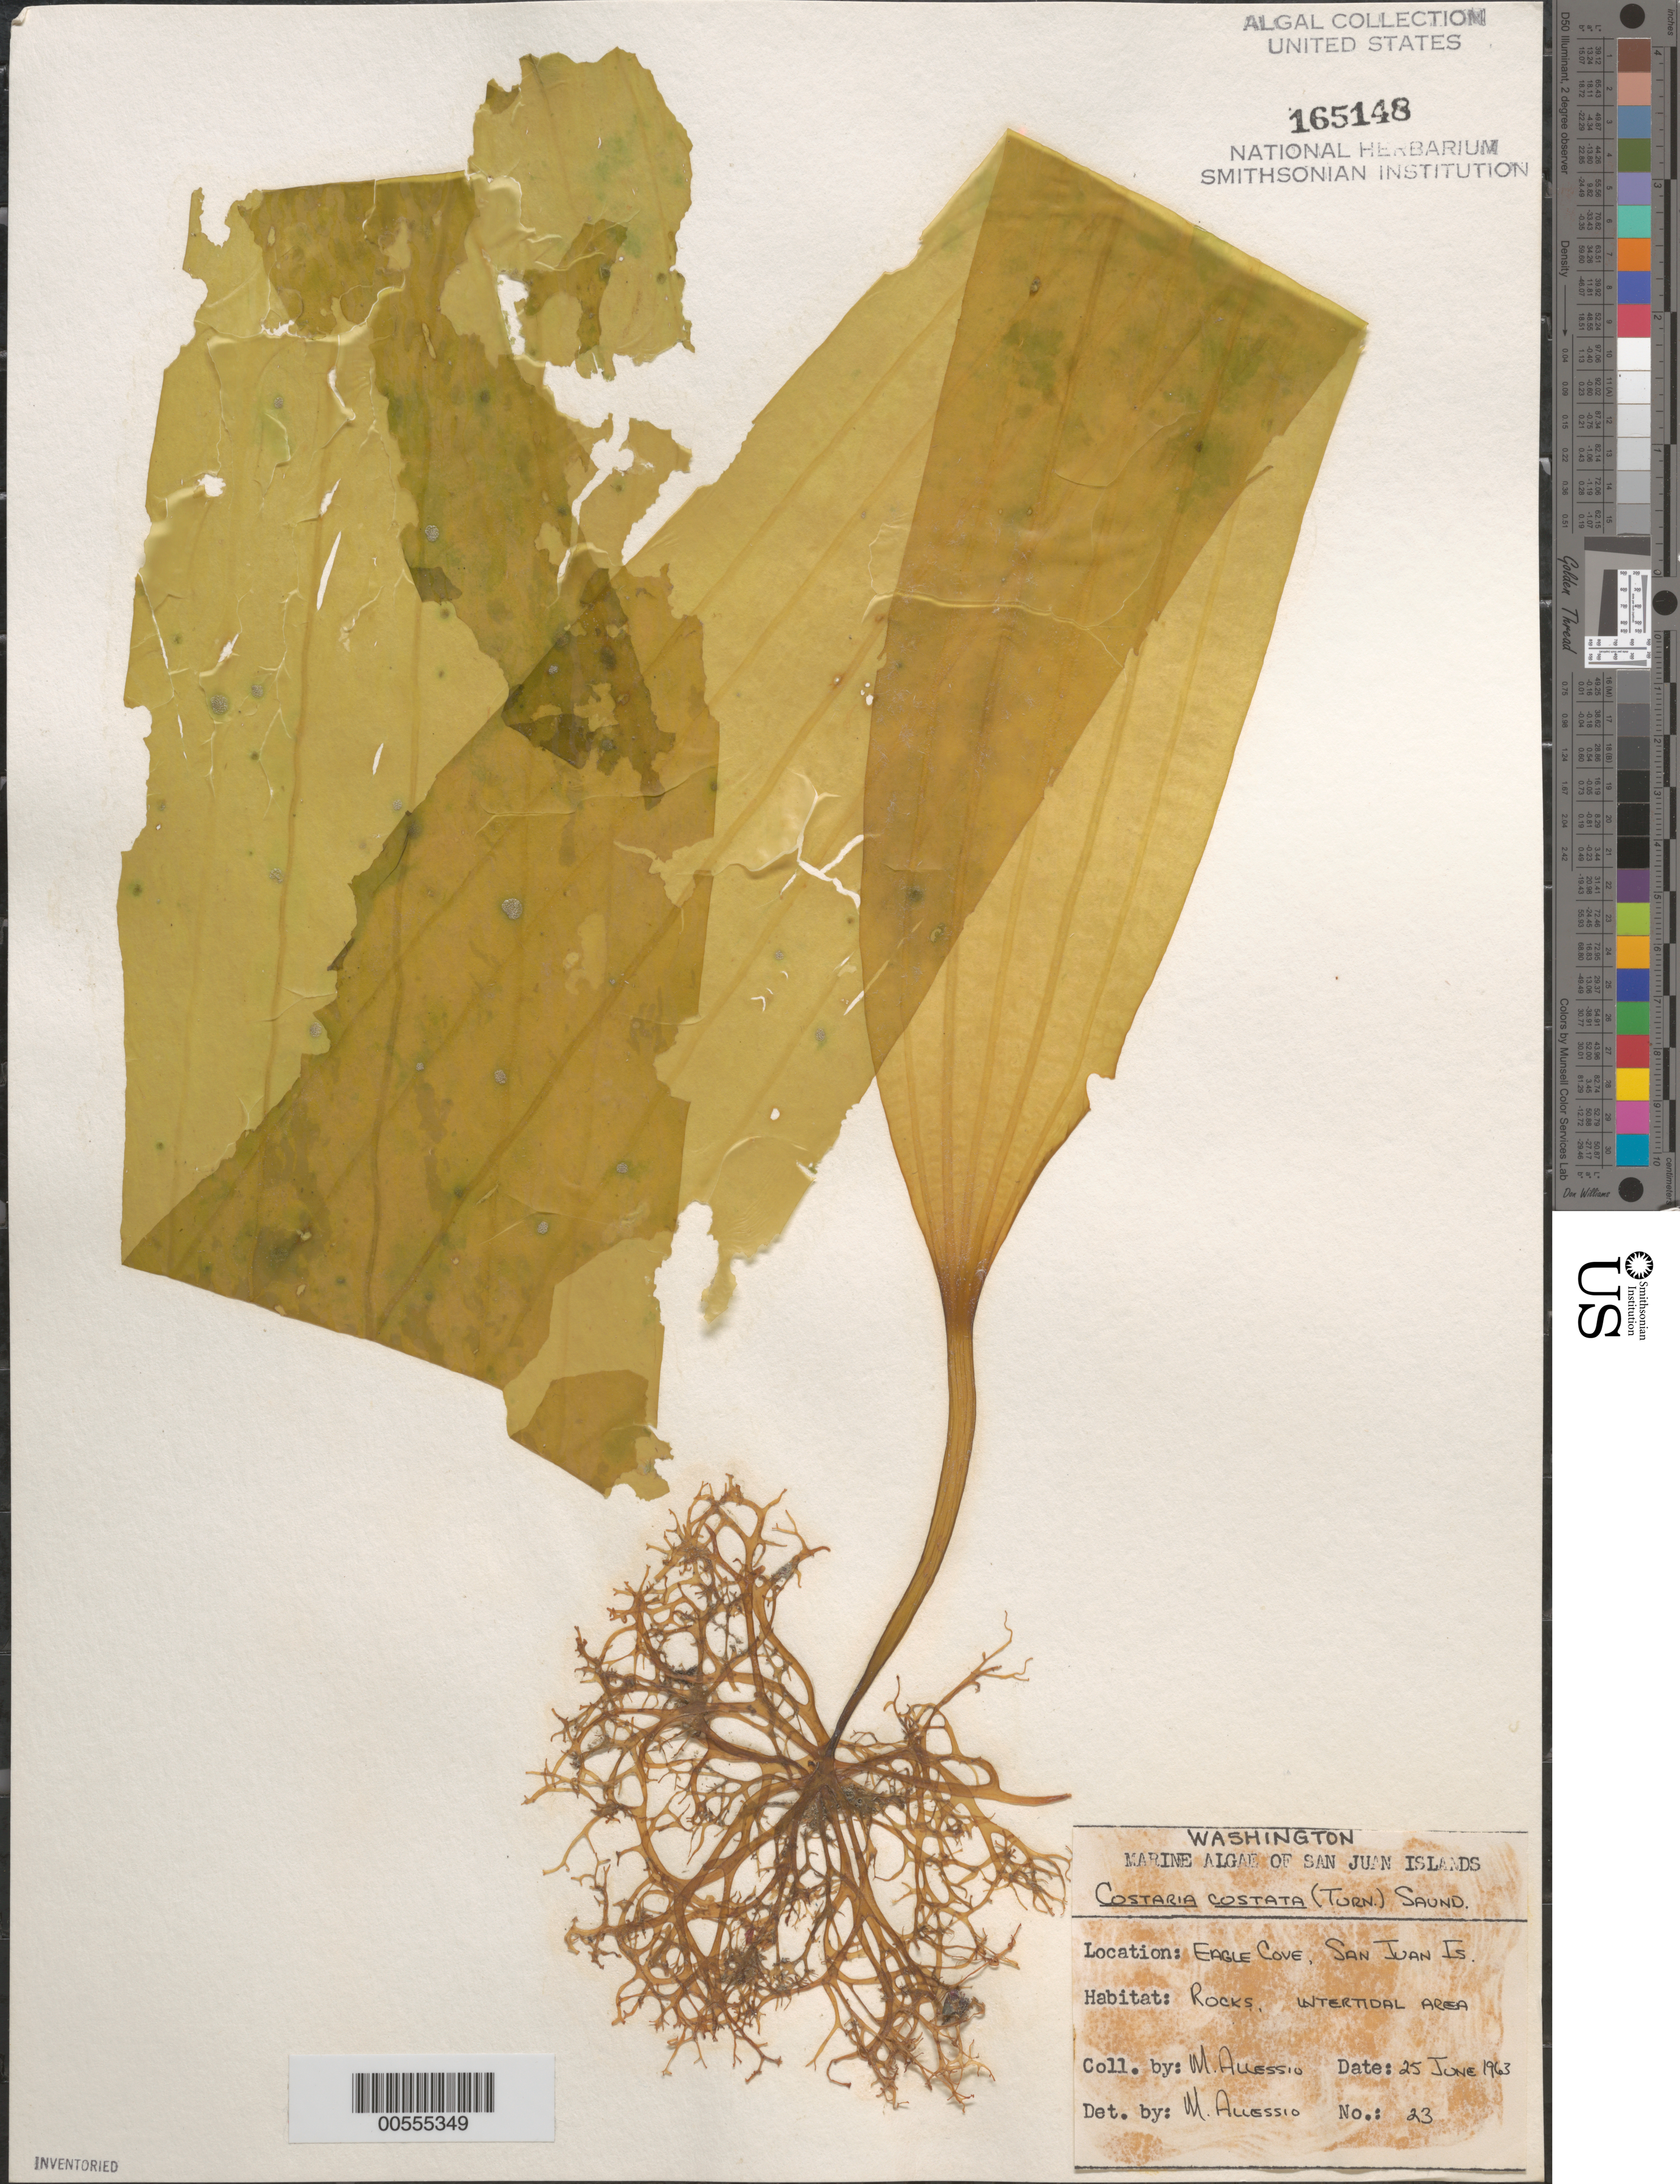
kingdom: Chromista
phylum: Ochrophyta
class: Phaeophyceae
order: Laminariales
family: Costariaceae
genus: Costaria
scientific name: Costaria costata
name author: (C. Agardh) D.A. Saunders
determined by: Allessio, M.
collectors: M. Allessio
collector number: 23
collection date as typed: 25 Jun 1963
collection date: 1963-06-25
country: United States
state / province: Washington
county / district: San Juan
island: San Juan Island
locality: Eagle Cove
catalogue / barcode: US 165148